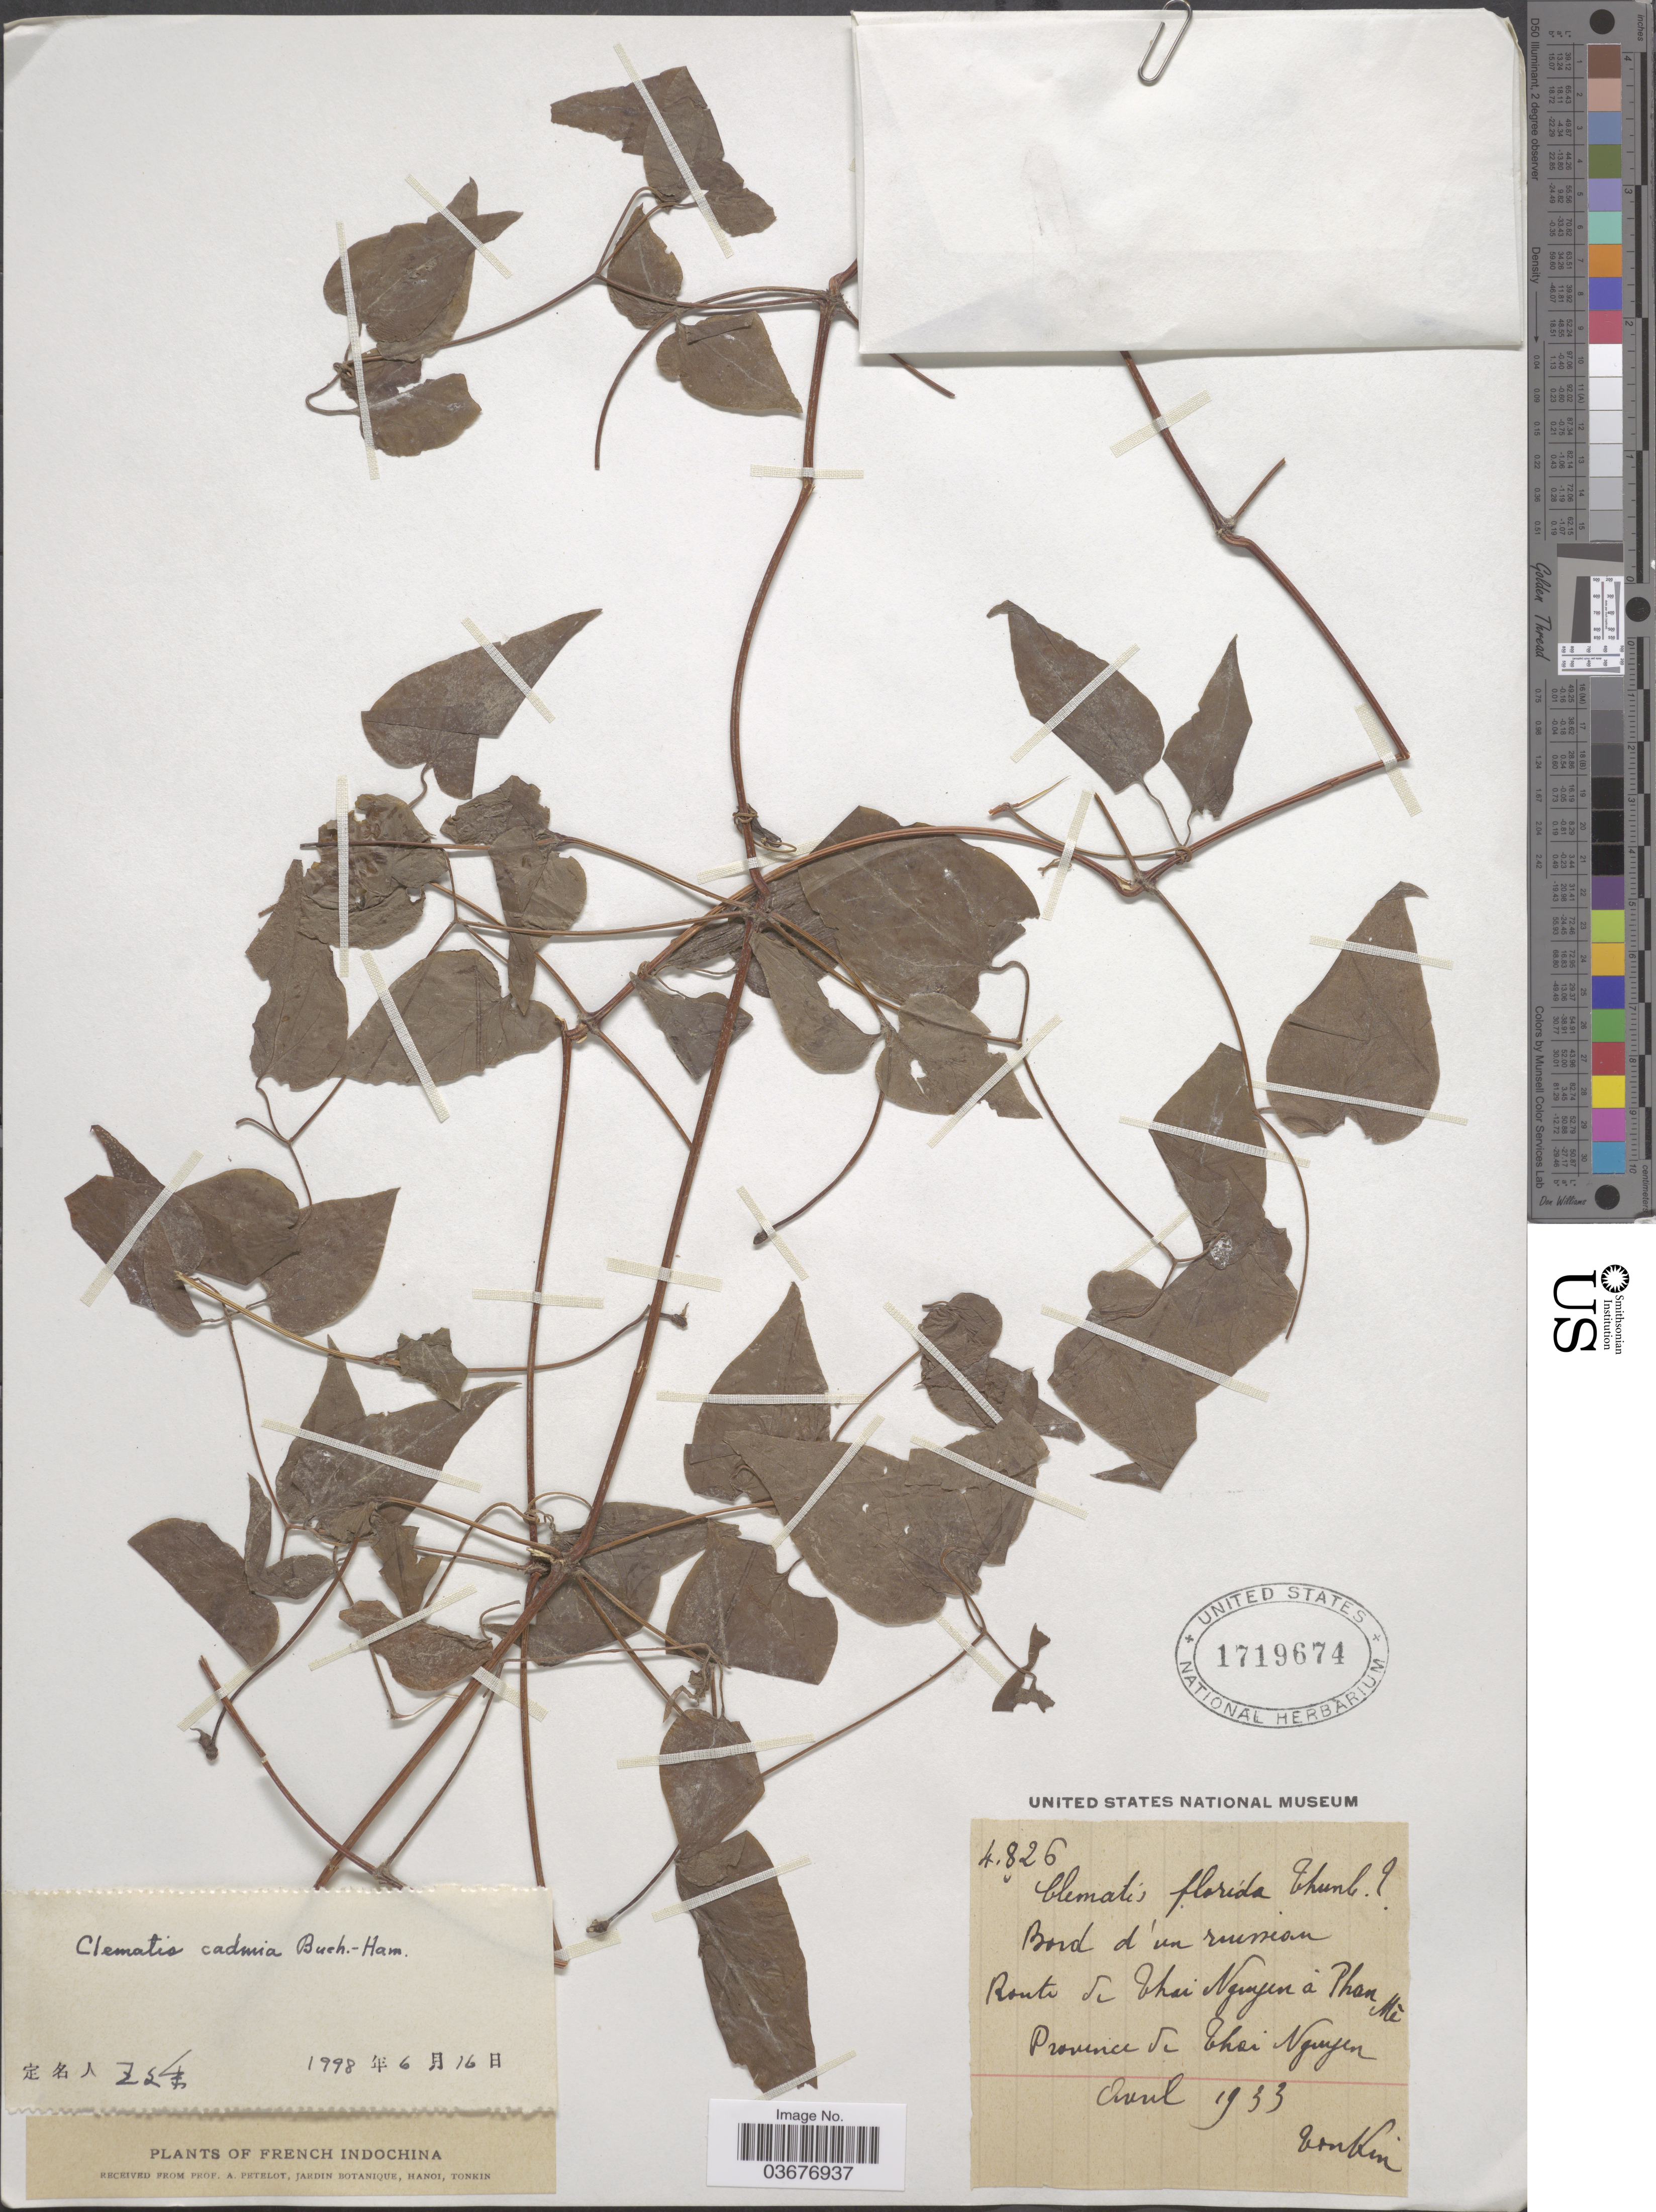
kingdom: Plantae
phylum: Tracheophyta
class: Magnoliopsida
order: Ranunculales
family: Ranunculaceae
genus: Clematis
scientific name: Clematis cadmia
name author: Buch.-Ham. ex Hook. f. & Thomson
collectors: A. Petelot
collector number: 4826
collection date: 1933-04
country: Vietnam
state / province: Thai Nguyen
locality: Tonkin. French Indochina. Bord d'un ruission. Route de Thai Nguyen á Phan Mé [interpreted].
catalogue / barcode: US 1719674